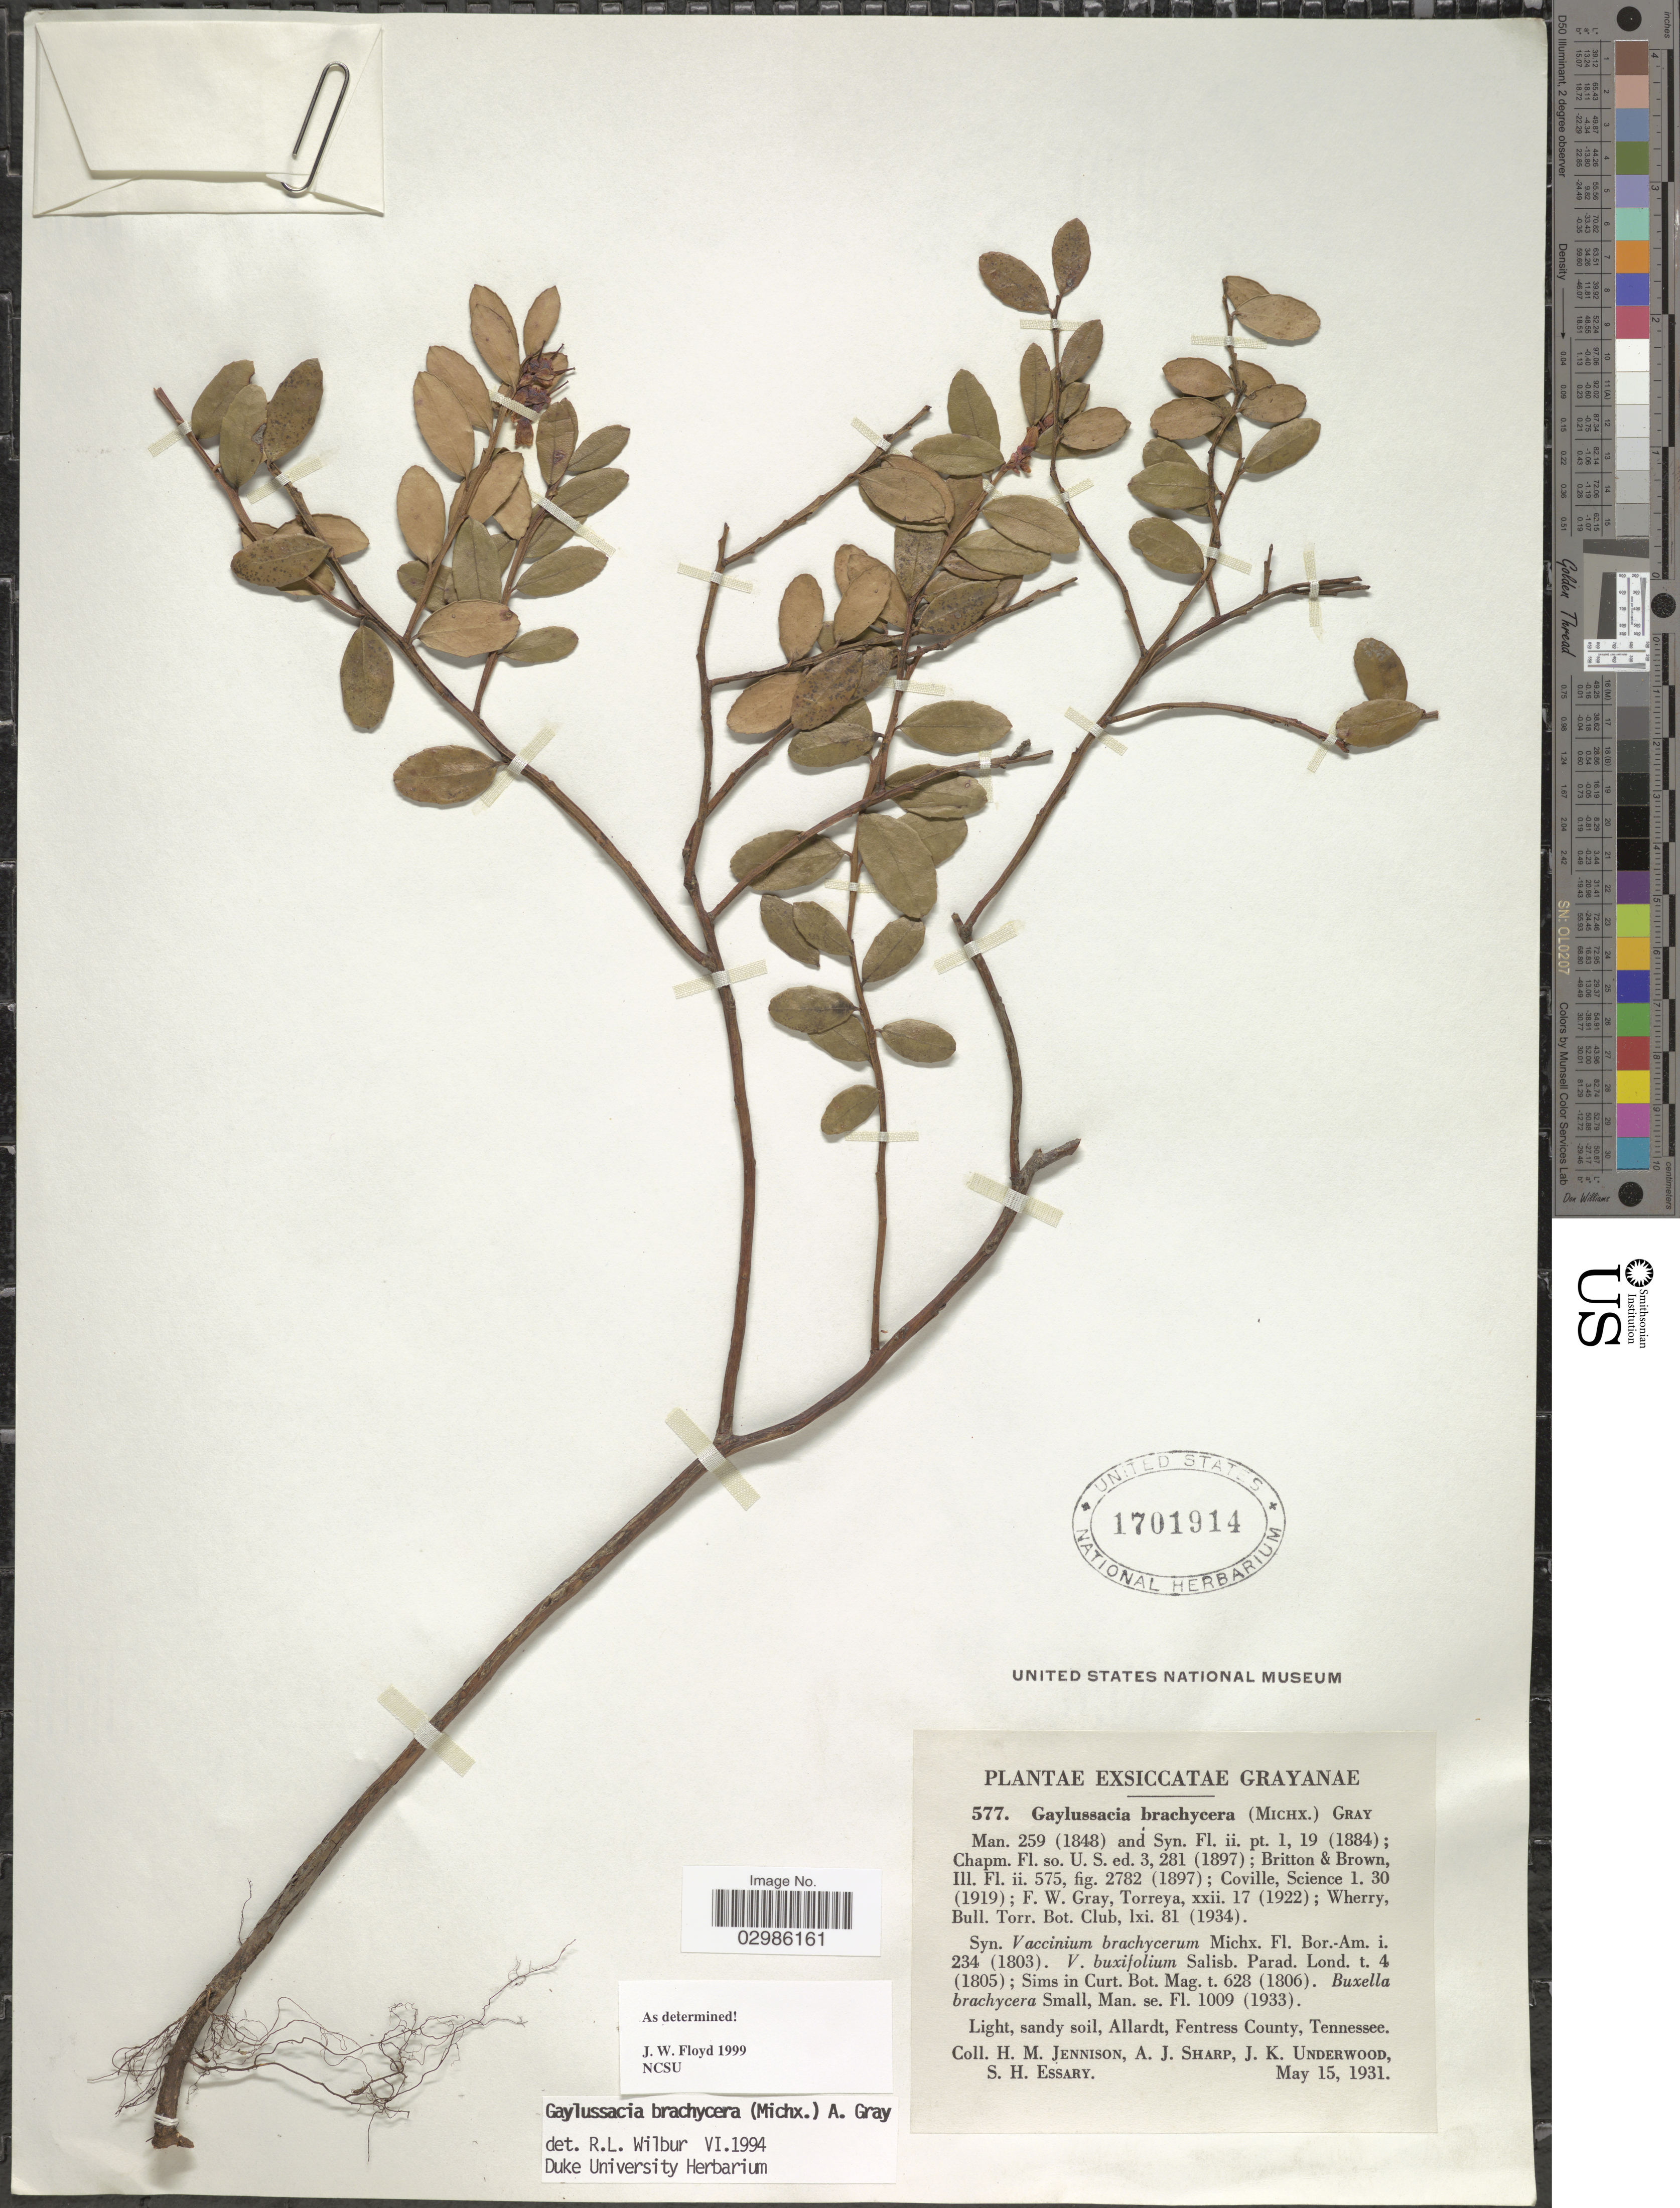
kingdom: Plantae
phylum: Tracheophyta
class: Magnoliopsida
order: Ericales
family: Ericaceae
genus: Gaylussacia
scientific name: Gaylussacia brachycera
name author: (Michx.) Torr. & A. Gray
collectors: H. Jennison, A. J. Sharp, J. K. Underwood & S. Essary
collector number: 577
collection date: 1931-05-15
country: United States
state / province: Tennessee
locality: Light, sandy soil, Allardt, Fentress County.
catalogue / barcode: US 1701914